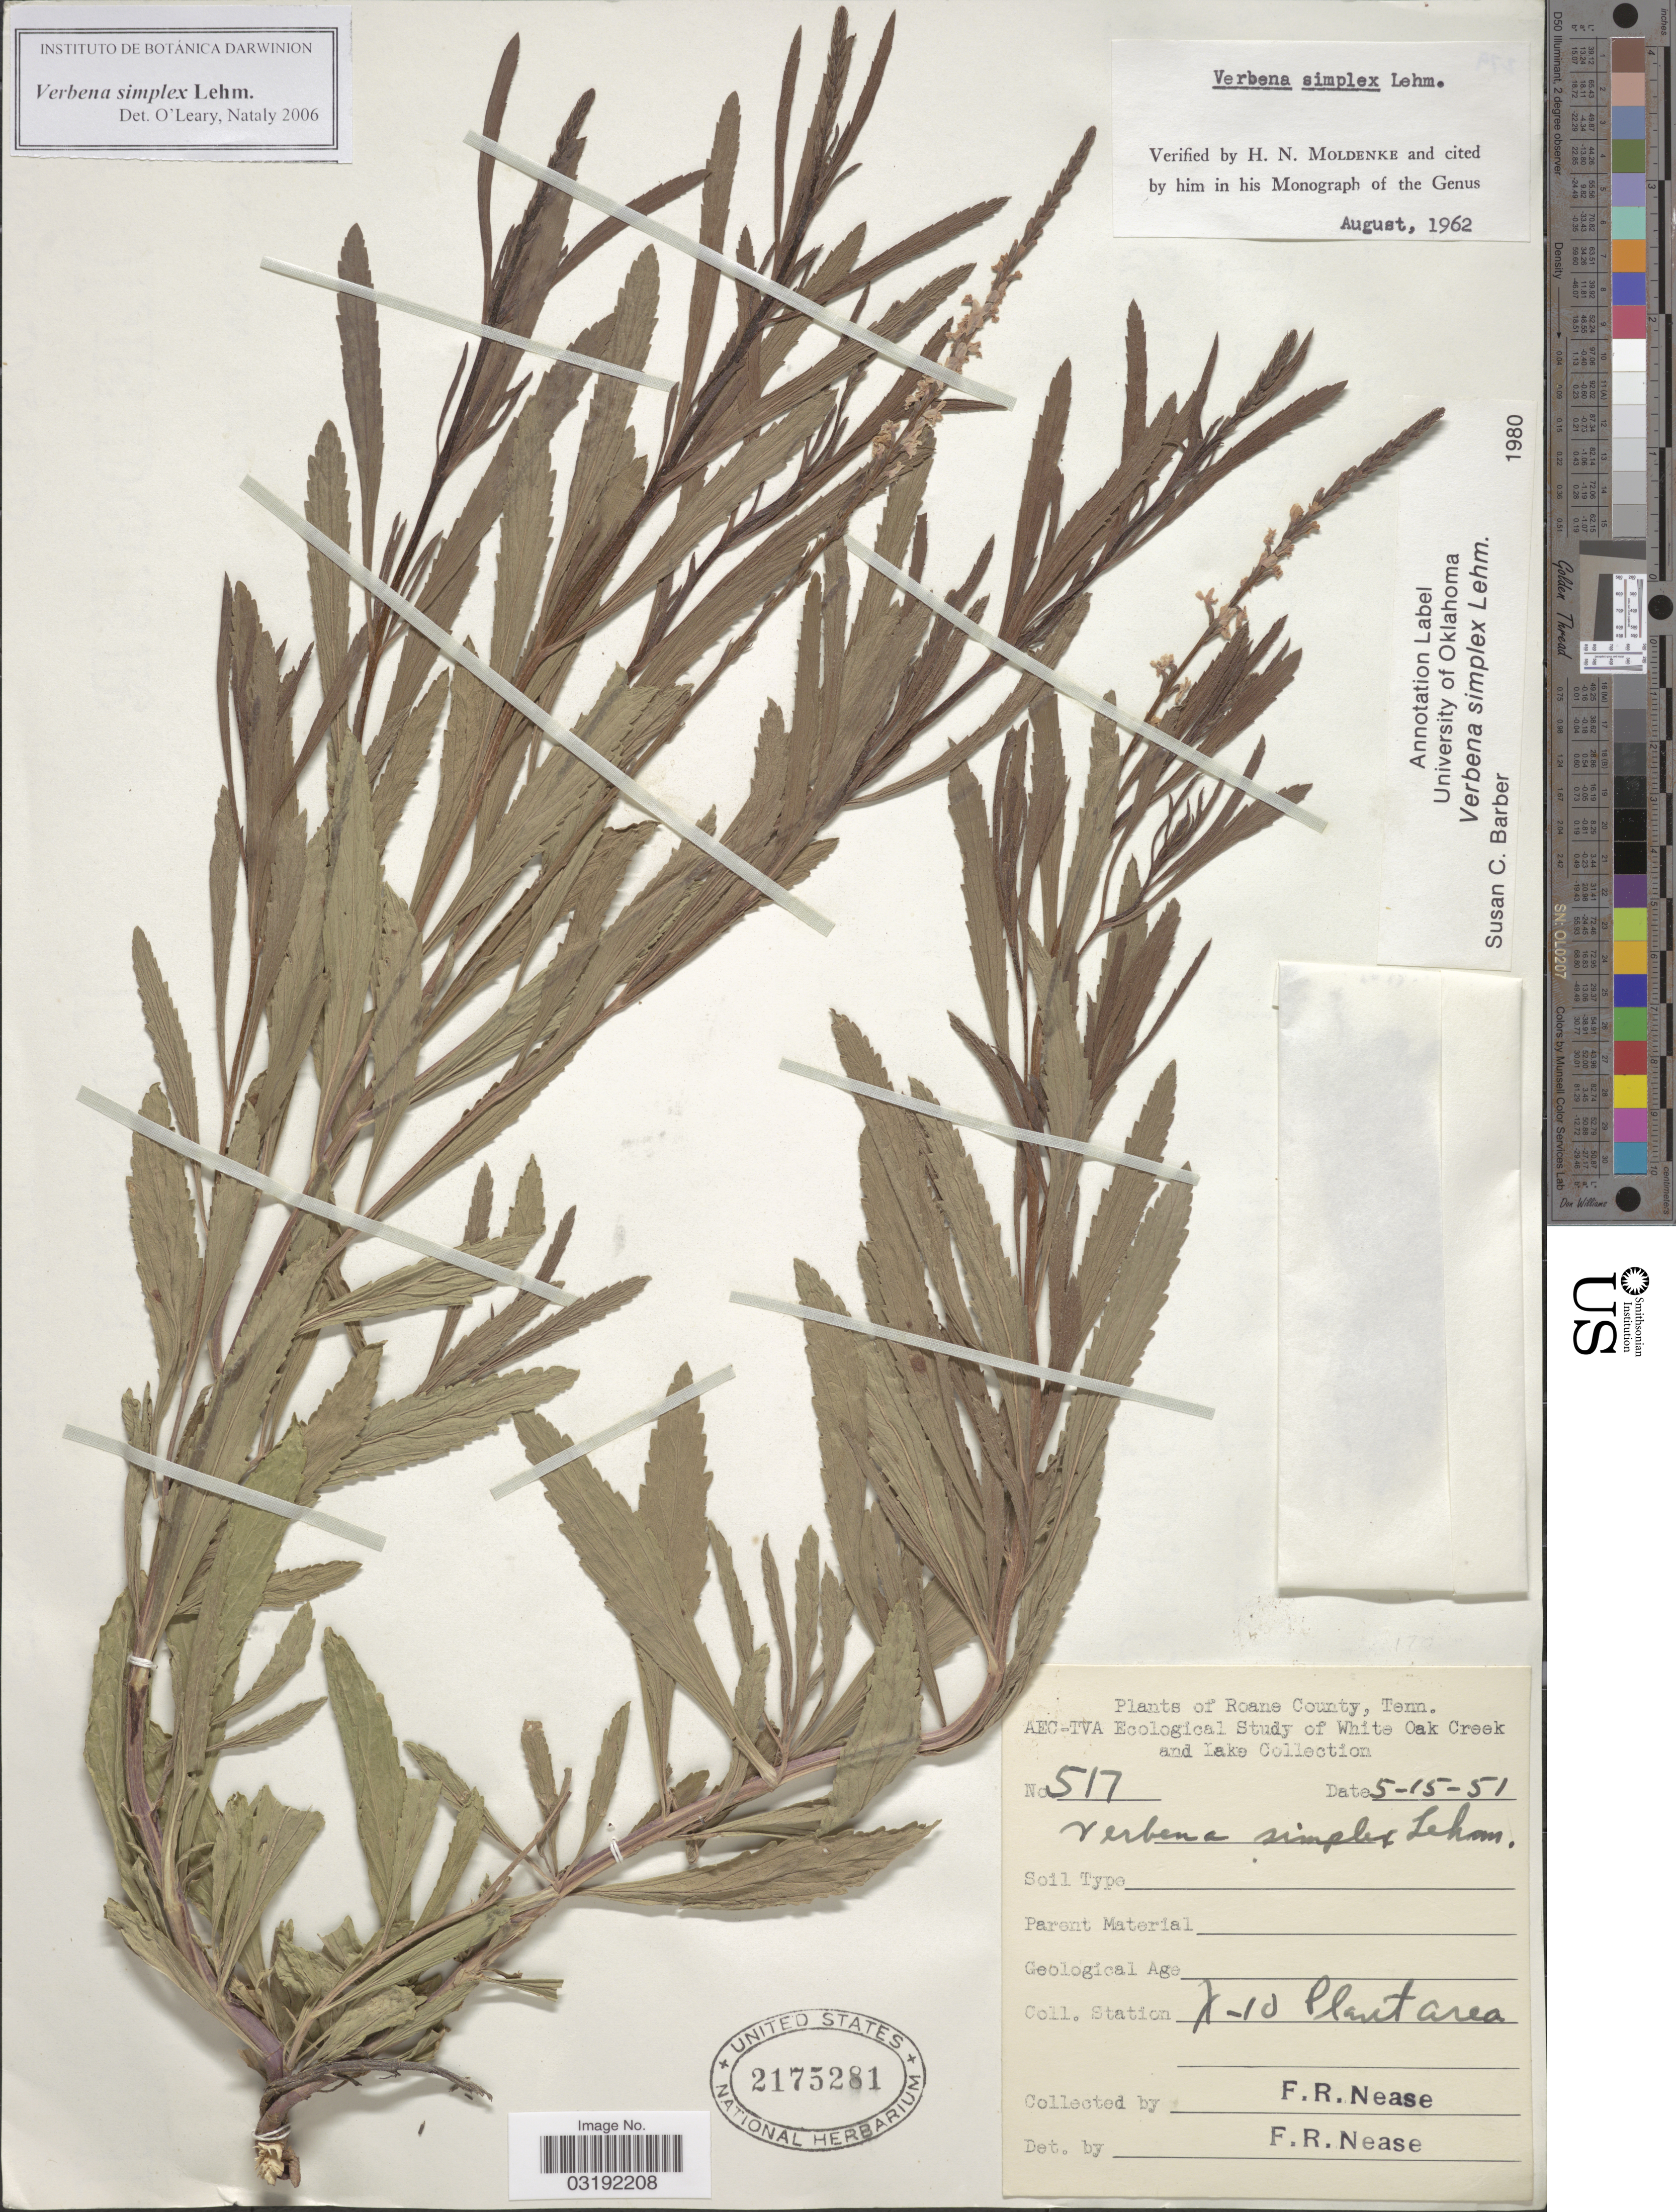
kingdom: Plantae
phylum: Tracheophyta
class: Magnoliopsida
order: Lamiales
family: Verbenaceae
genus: Verbena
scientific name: Verbena simplex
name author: F. Lehm.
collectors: F. Nease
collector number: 517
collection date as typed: Transcribed d/m/y: 15/5/51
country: United States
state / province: Tennessee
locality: Roane County. Station X-10 Plant area.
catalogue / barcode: US 2175281